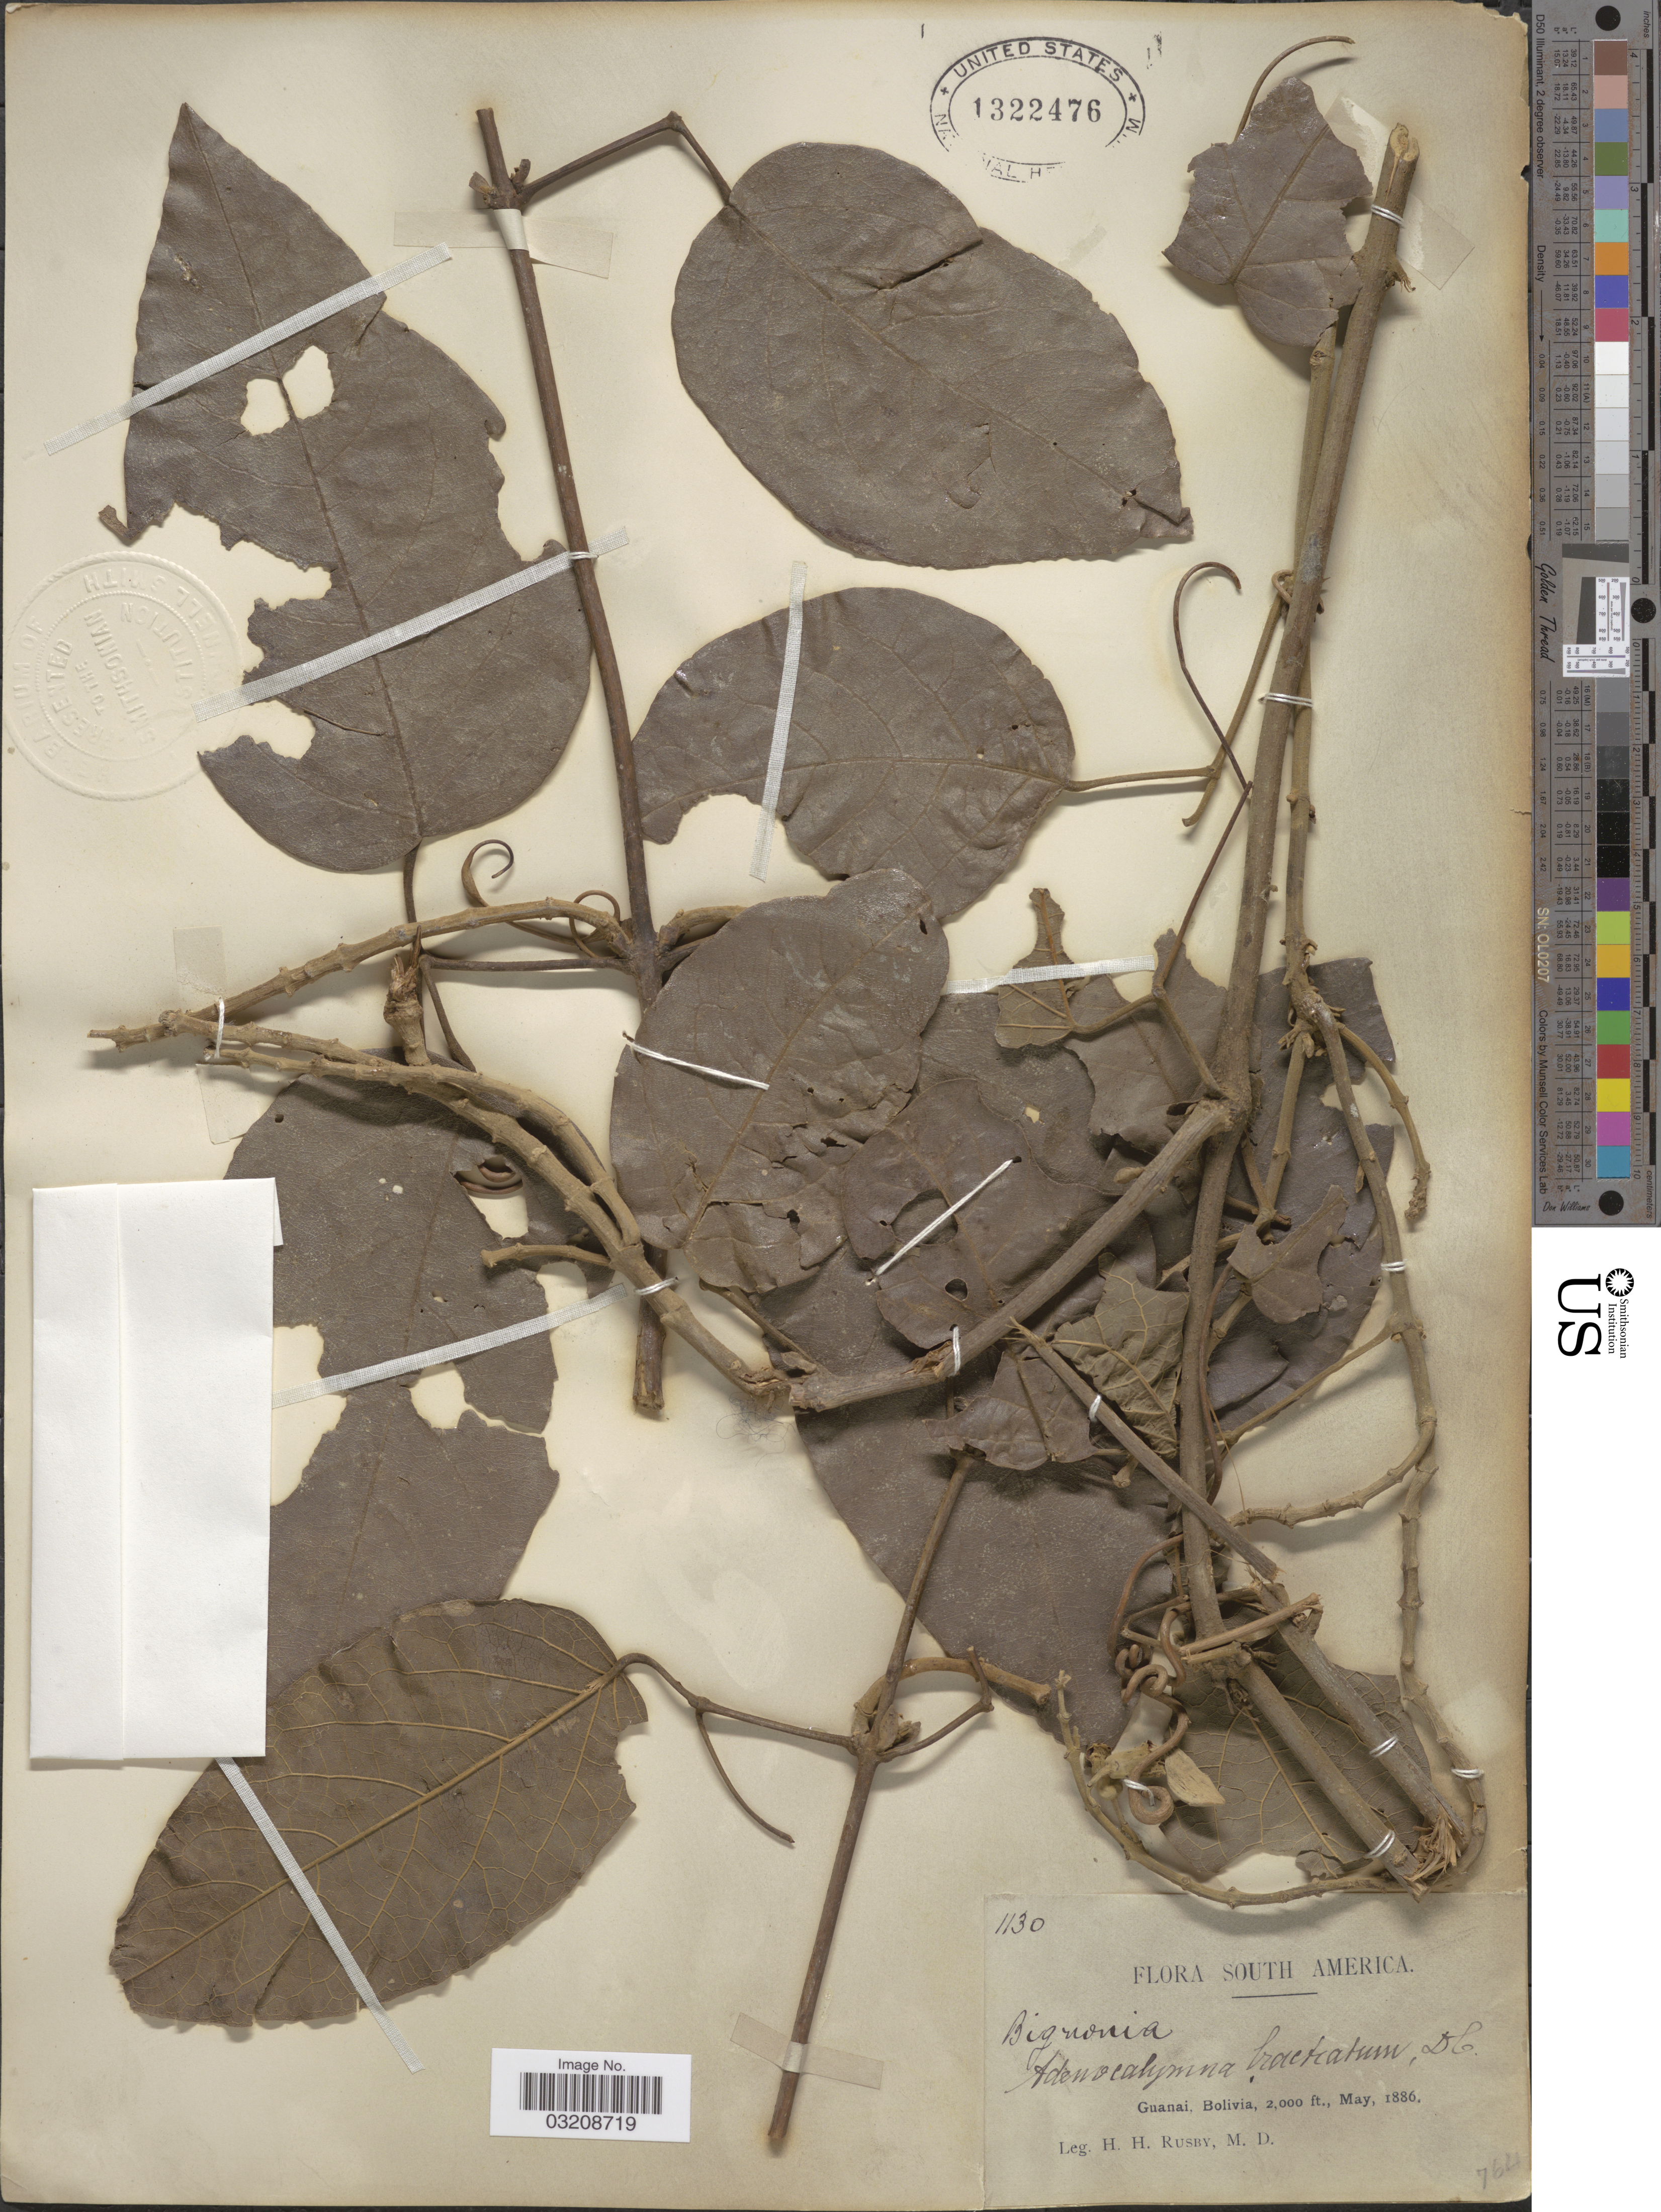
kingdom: Plantae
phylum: Tracheophyta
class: Magnoliopsida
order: Lamiales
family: Bignoniaceae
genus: Adenocalymma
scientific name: Adenocalymma bracteatum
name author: DC. & Cham.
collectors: H. H. Rusby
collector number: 1130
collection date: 1886-05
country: Bolivia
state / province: La Páz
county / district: Larecaja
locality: Guanay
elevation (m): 610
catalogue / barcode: US 1322476